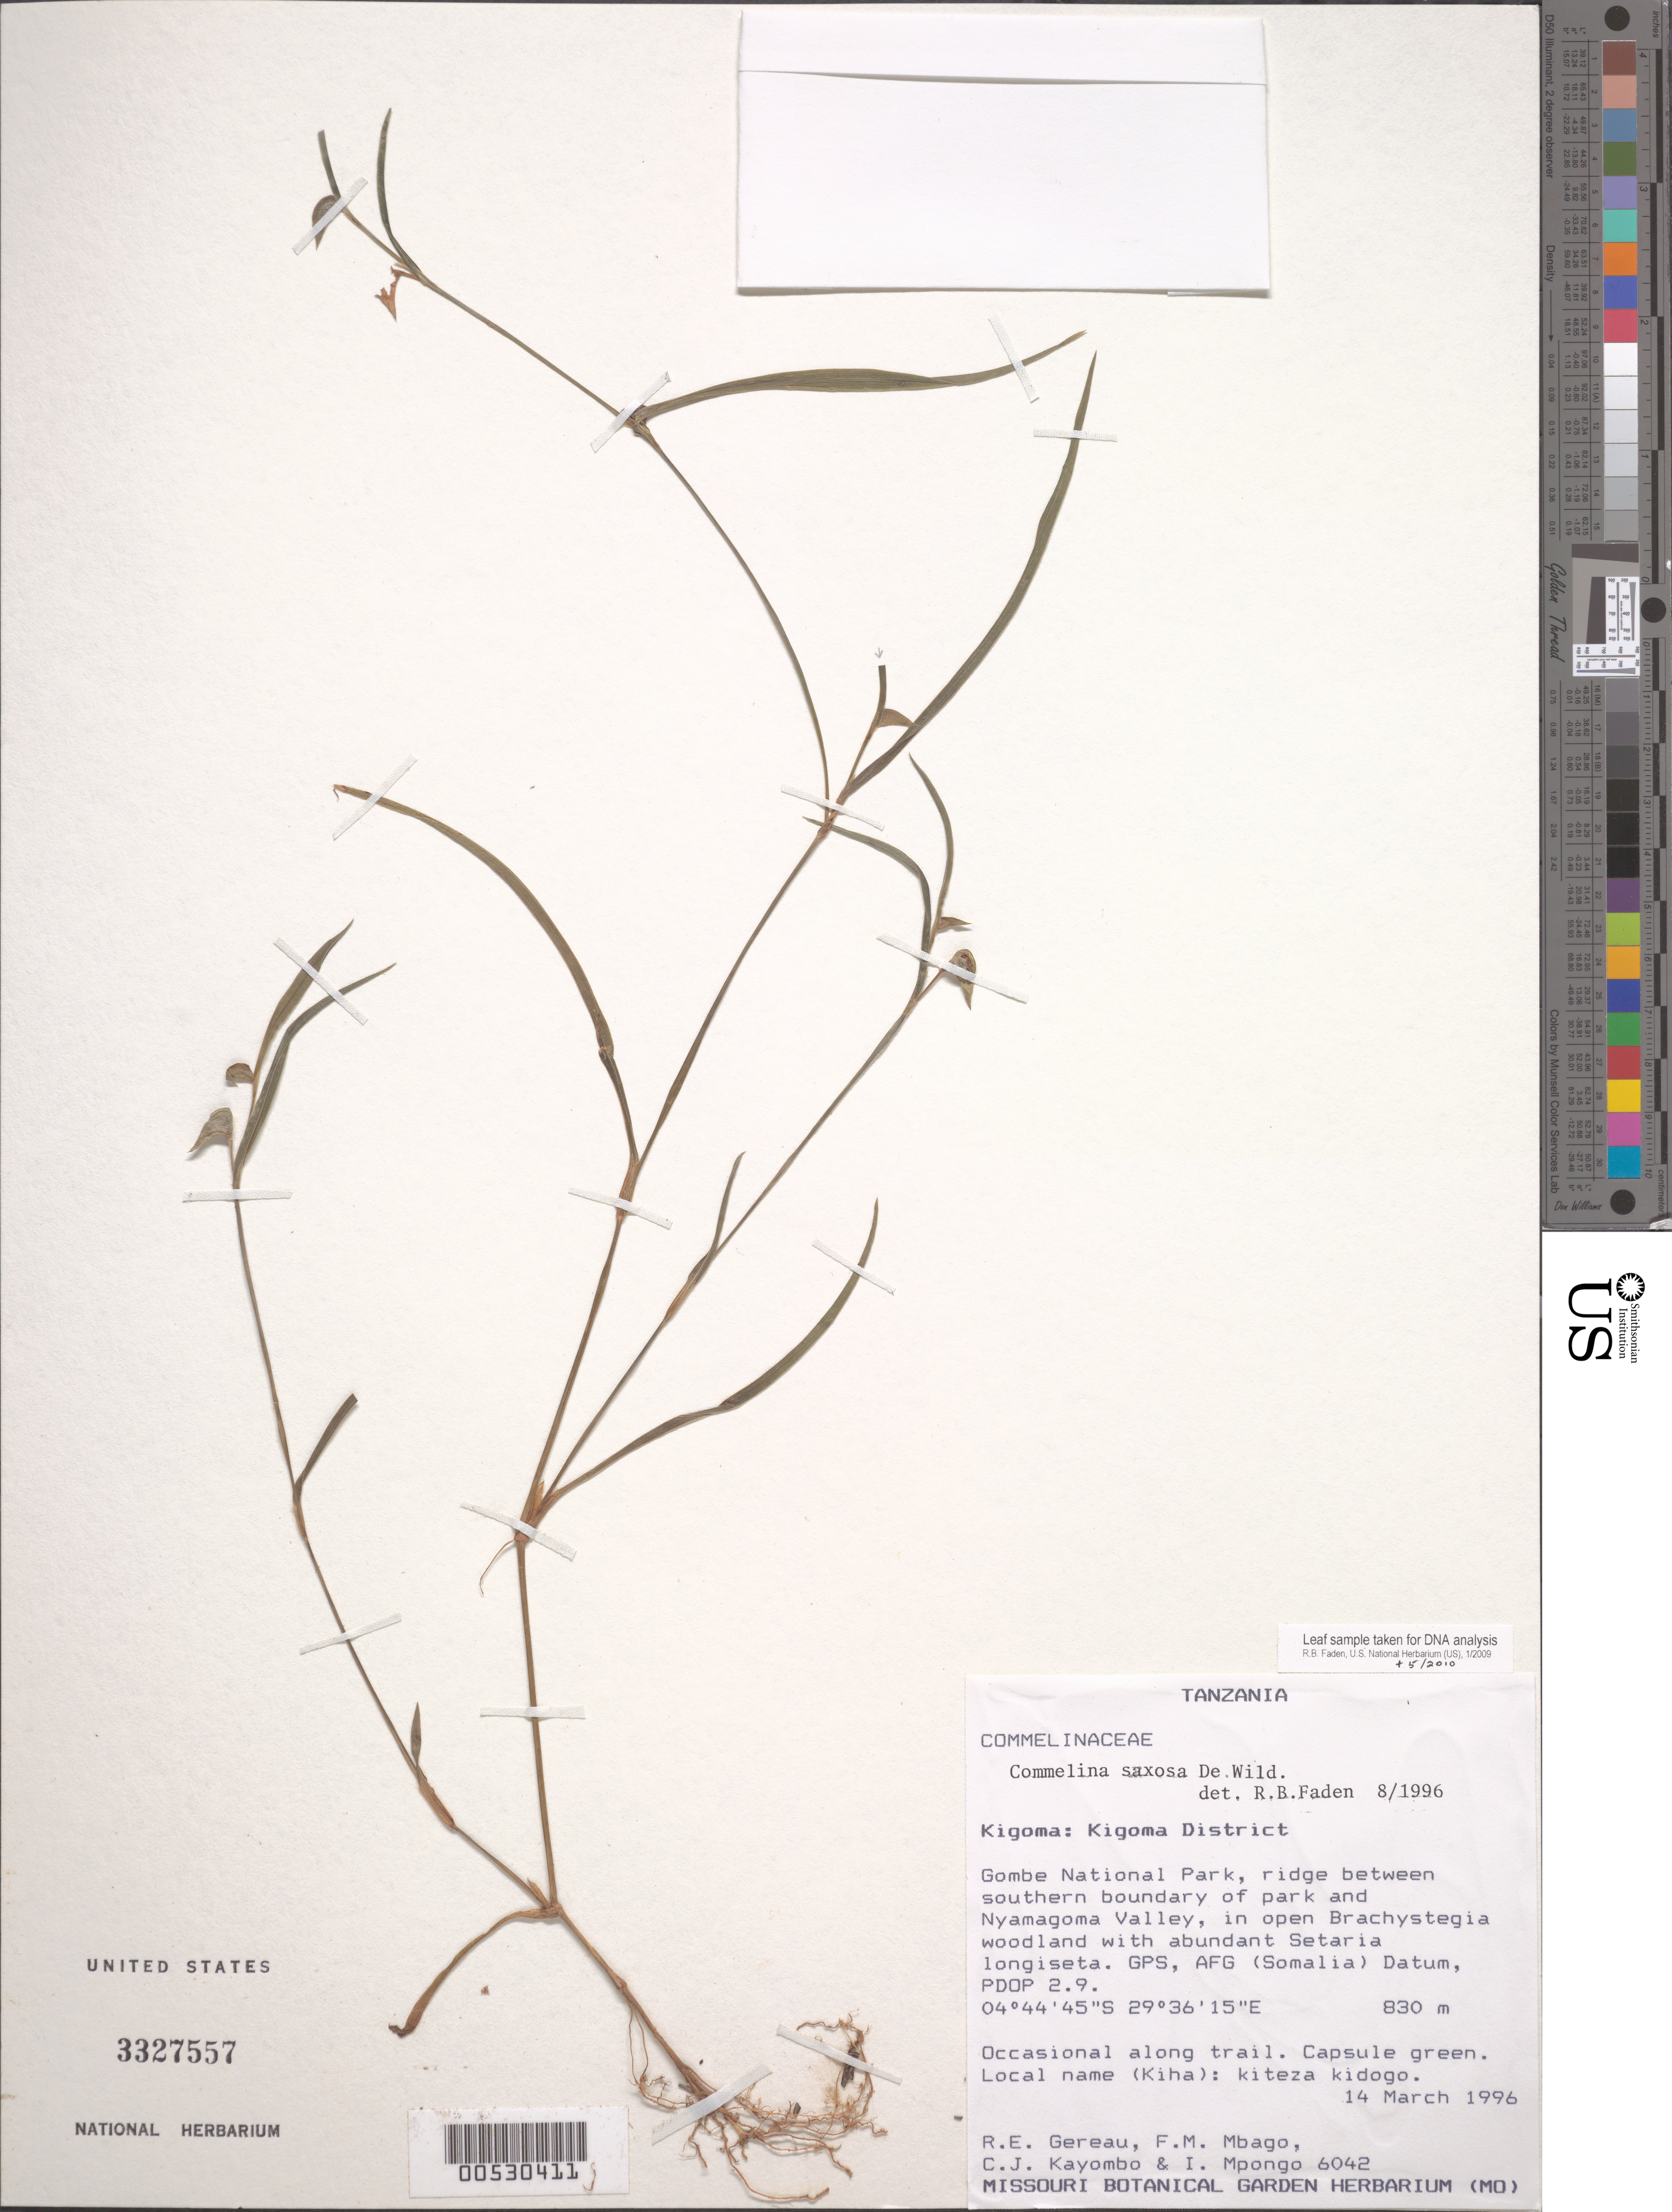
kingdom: Plantae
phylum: Tracheophyta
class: Liliopsida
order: Commelinales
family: Commelinaceae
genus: Commelina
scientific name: Commelina saxosa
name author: De Wild.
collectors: R. E. Gereau, F. Mbago, C. J. Kayombo & I. Mpongo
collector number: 6042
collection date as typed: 14 Mar 1996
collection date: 1996-03-14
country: Tanzania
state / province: Kigoma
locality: Kigoma dist., gombe national park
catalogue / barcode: US 3327557